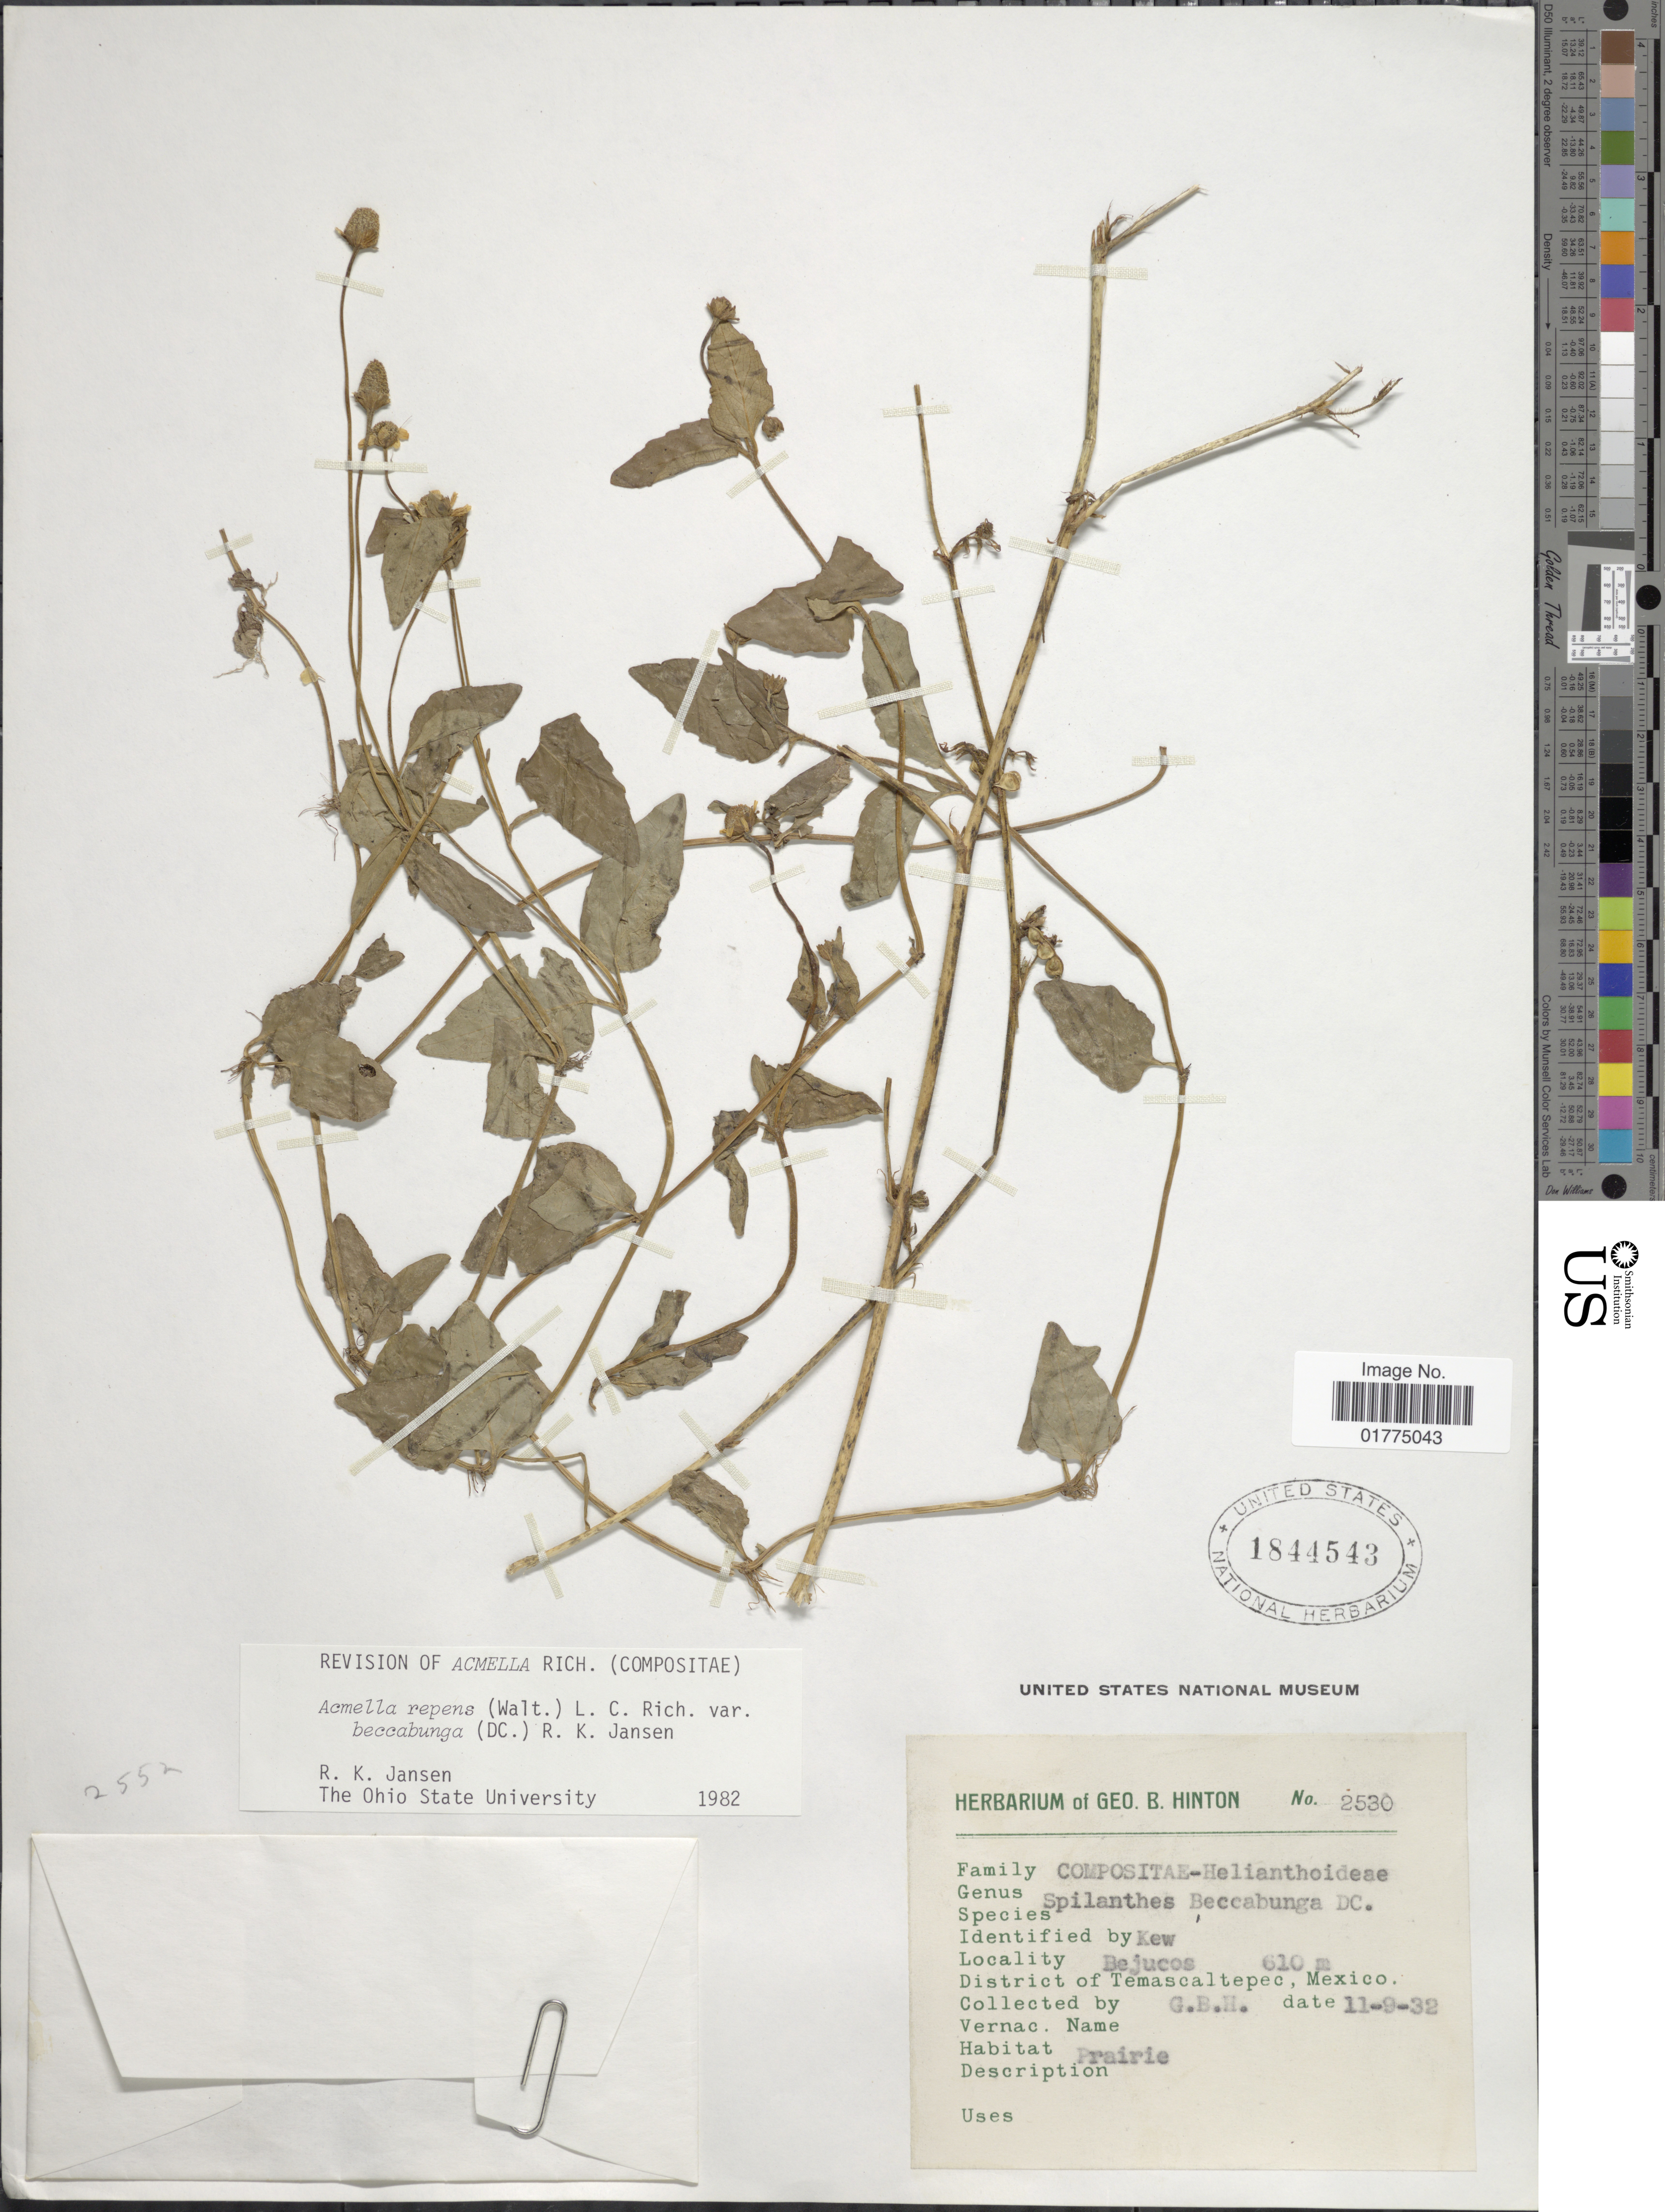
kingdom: Plantae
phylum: Tracheophyta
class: Magnoliopsida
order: Asterales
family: Asteraceae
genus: Acmella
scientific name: Acmella repens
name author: (Walter) Rich.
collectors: G. B. Hinton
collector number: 2530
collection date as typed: Transcribed d/m/y: 9/11/32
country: Mexico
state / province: México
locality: Bejucos. District of Temascaltepec, Mexico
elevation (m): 610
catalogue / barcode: US 1844543